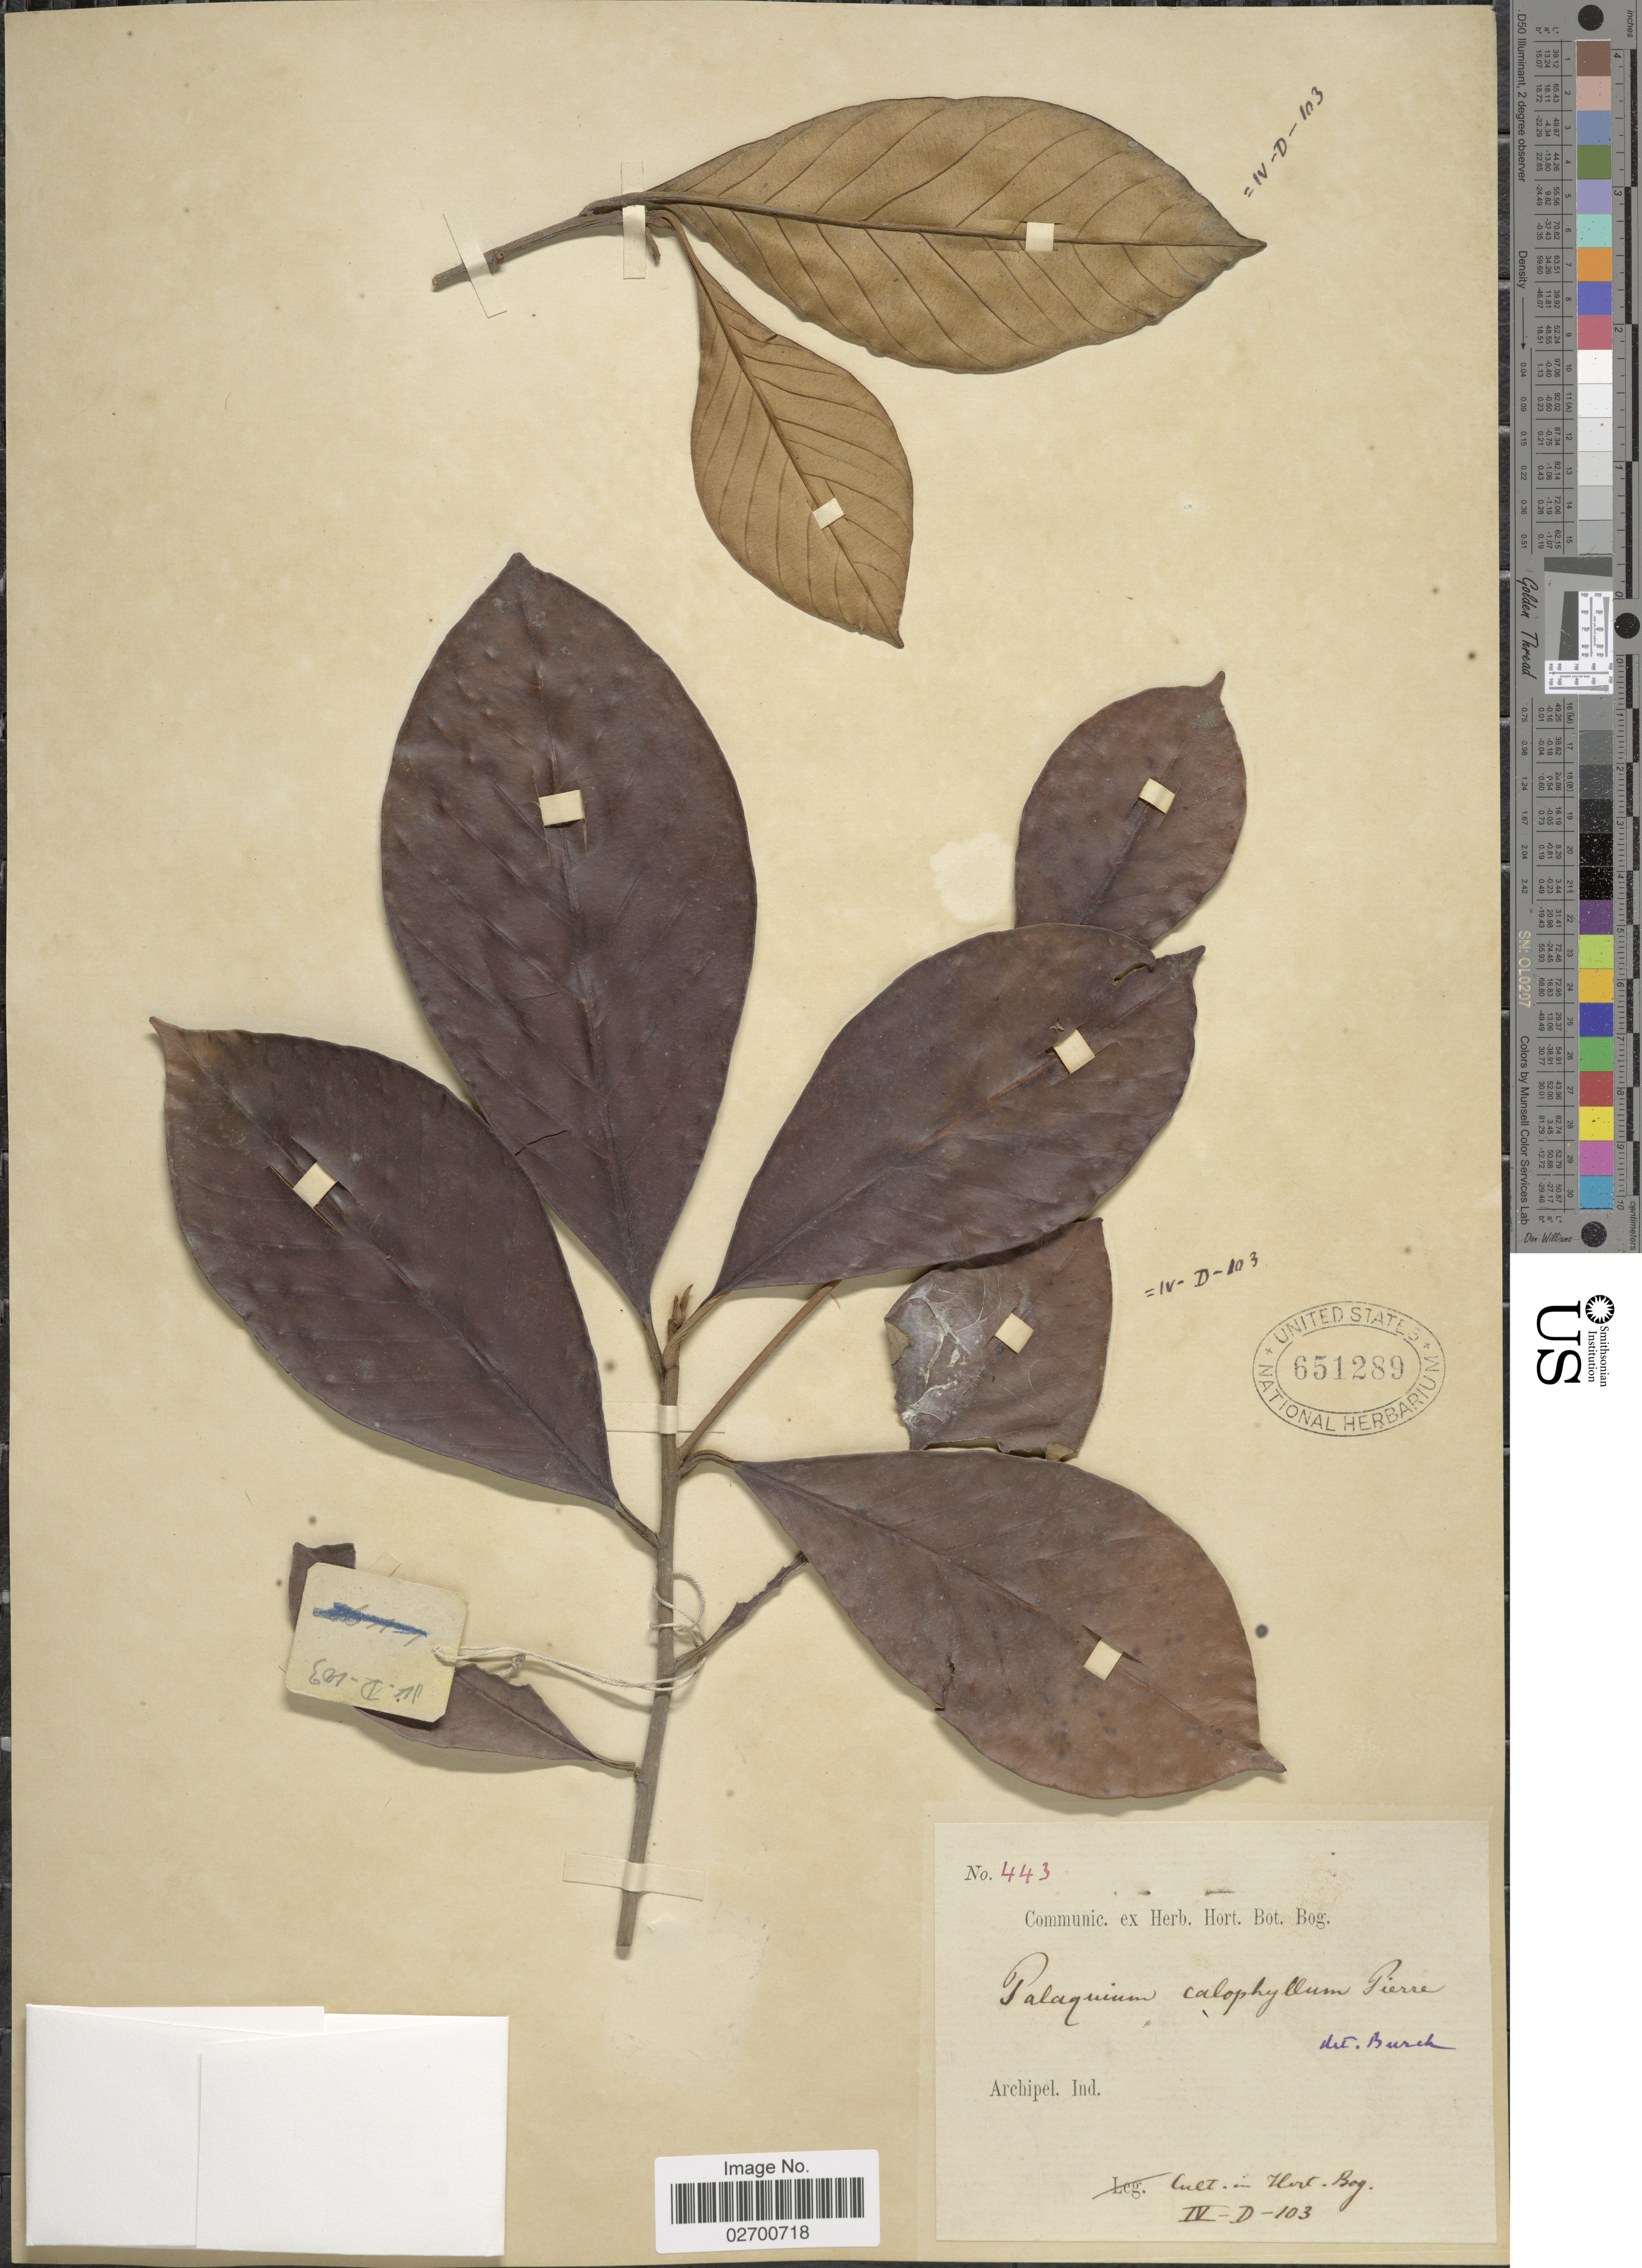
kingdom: Plantae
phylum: Tracheophyta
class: Magnoliopsida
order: Ericales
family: Sapotaceae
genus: Palaquium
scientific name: Palaquium calophyllum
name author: (Teijsm. & Binn.) Pierre ex Burck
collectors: ex herb. Hort. Bot. Bog.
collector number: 443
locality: Archipel. Ind.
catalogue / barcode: US 651289